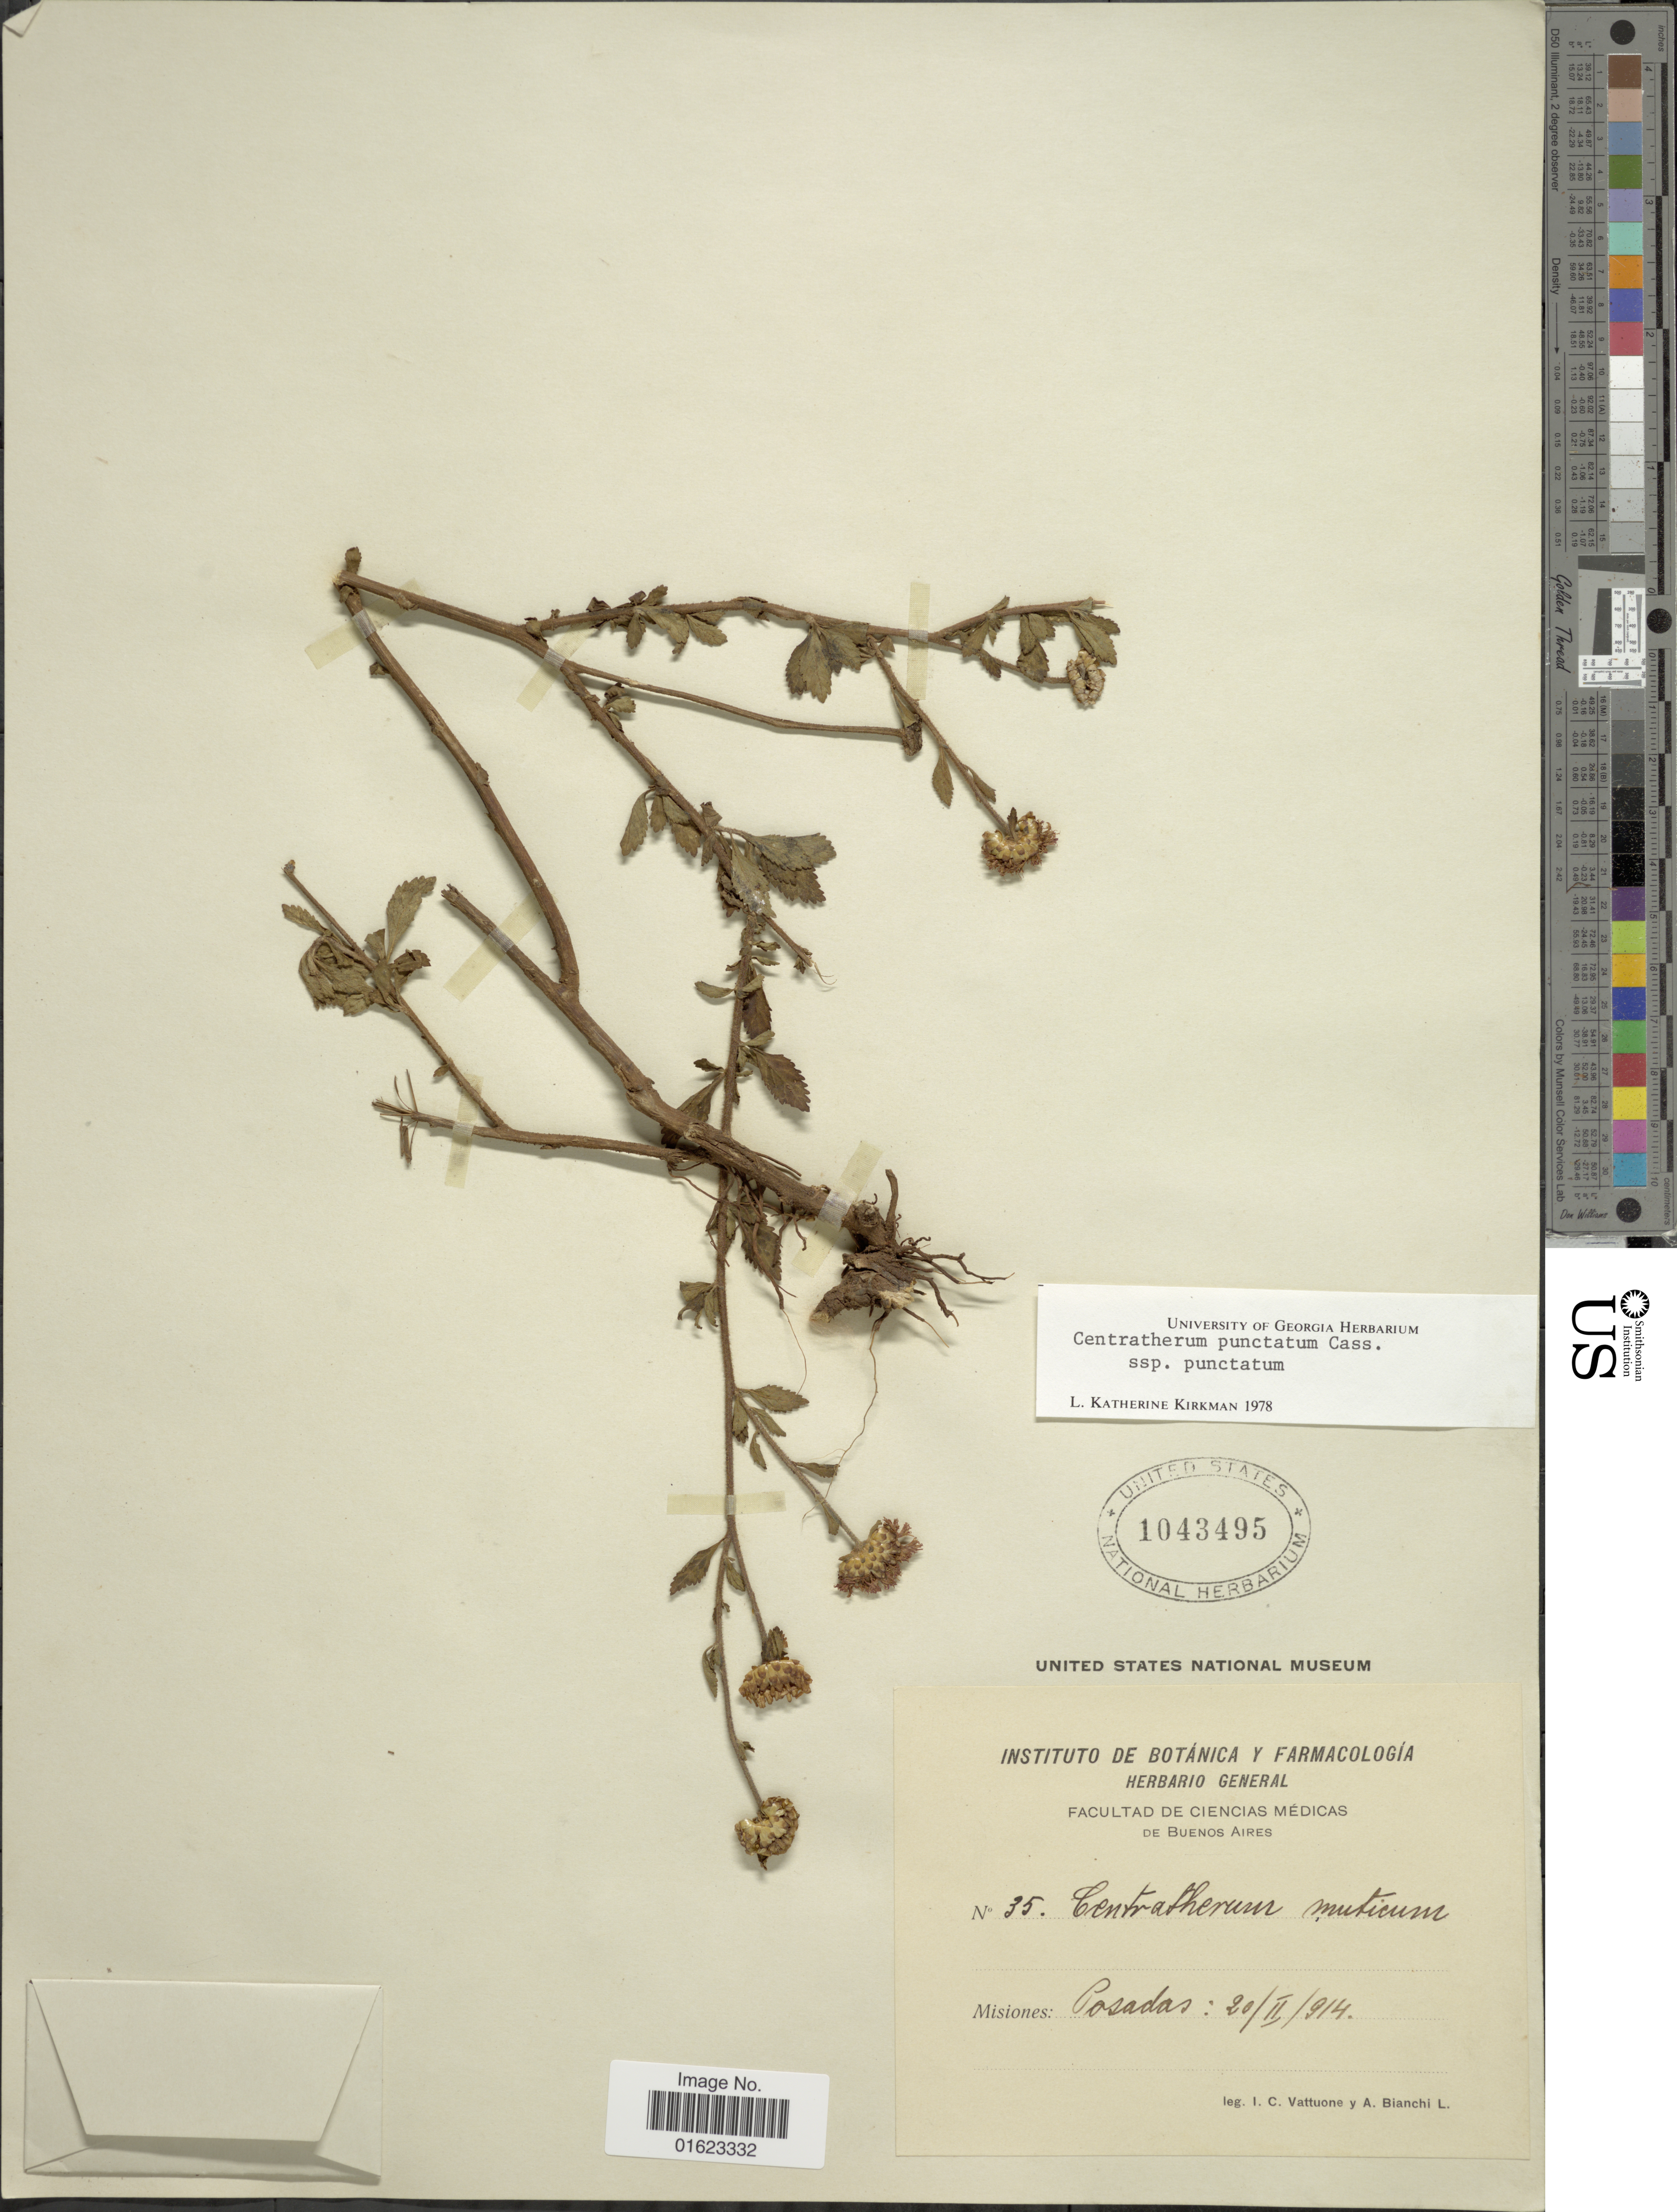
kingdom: Plantae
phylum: Tracheophyta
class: Magnoliopsida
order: Asterales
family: Asteraceae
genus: Centratherum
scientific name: Centratherum punctatum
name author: Cass.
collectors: I. Vattuone & L. Bianchi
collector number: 35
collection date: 1914-02-20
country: Argentina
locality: Misiones: Posadas.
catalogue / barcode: US 1043495